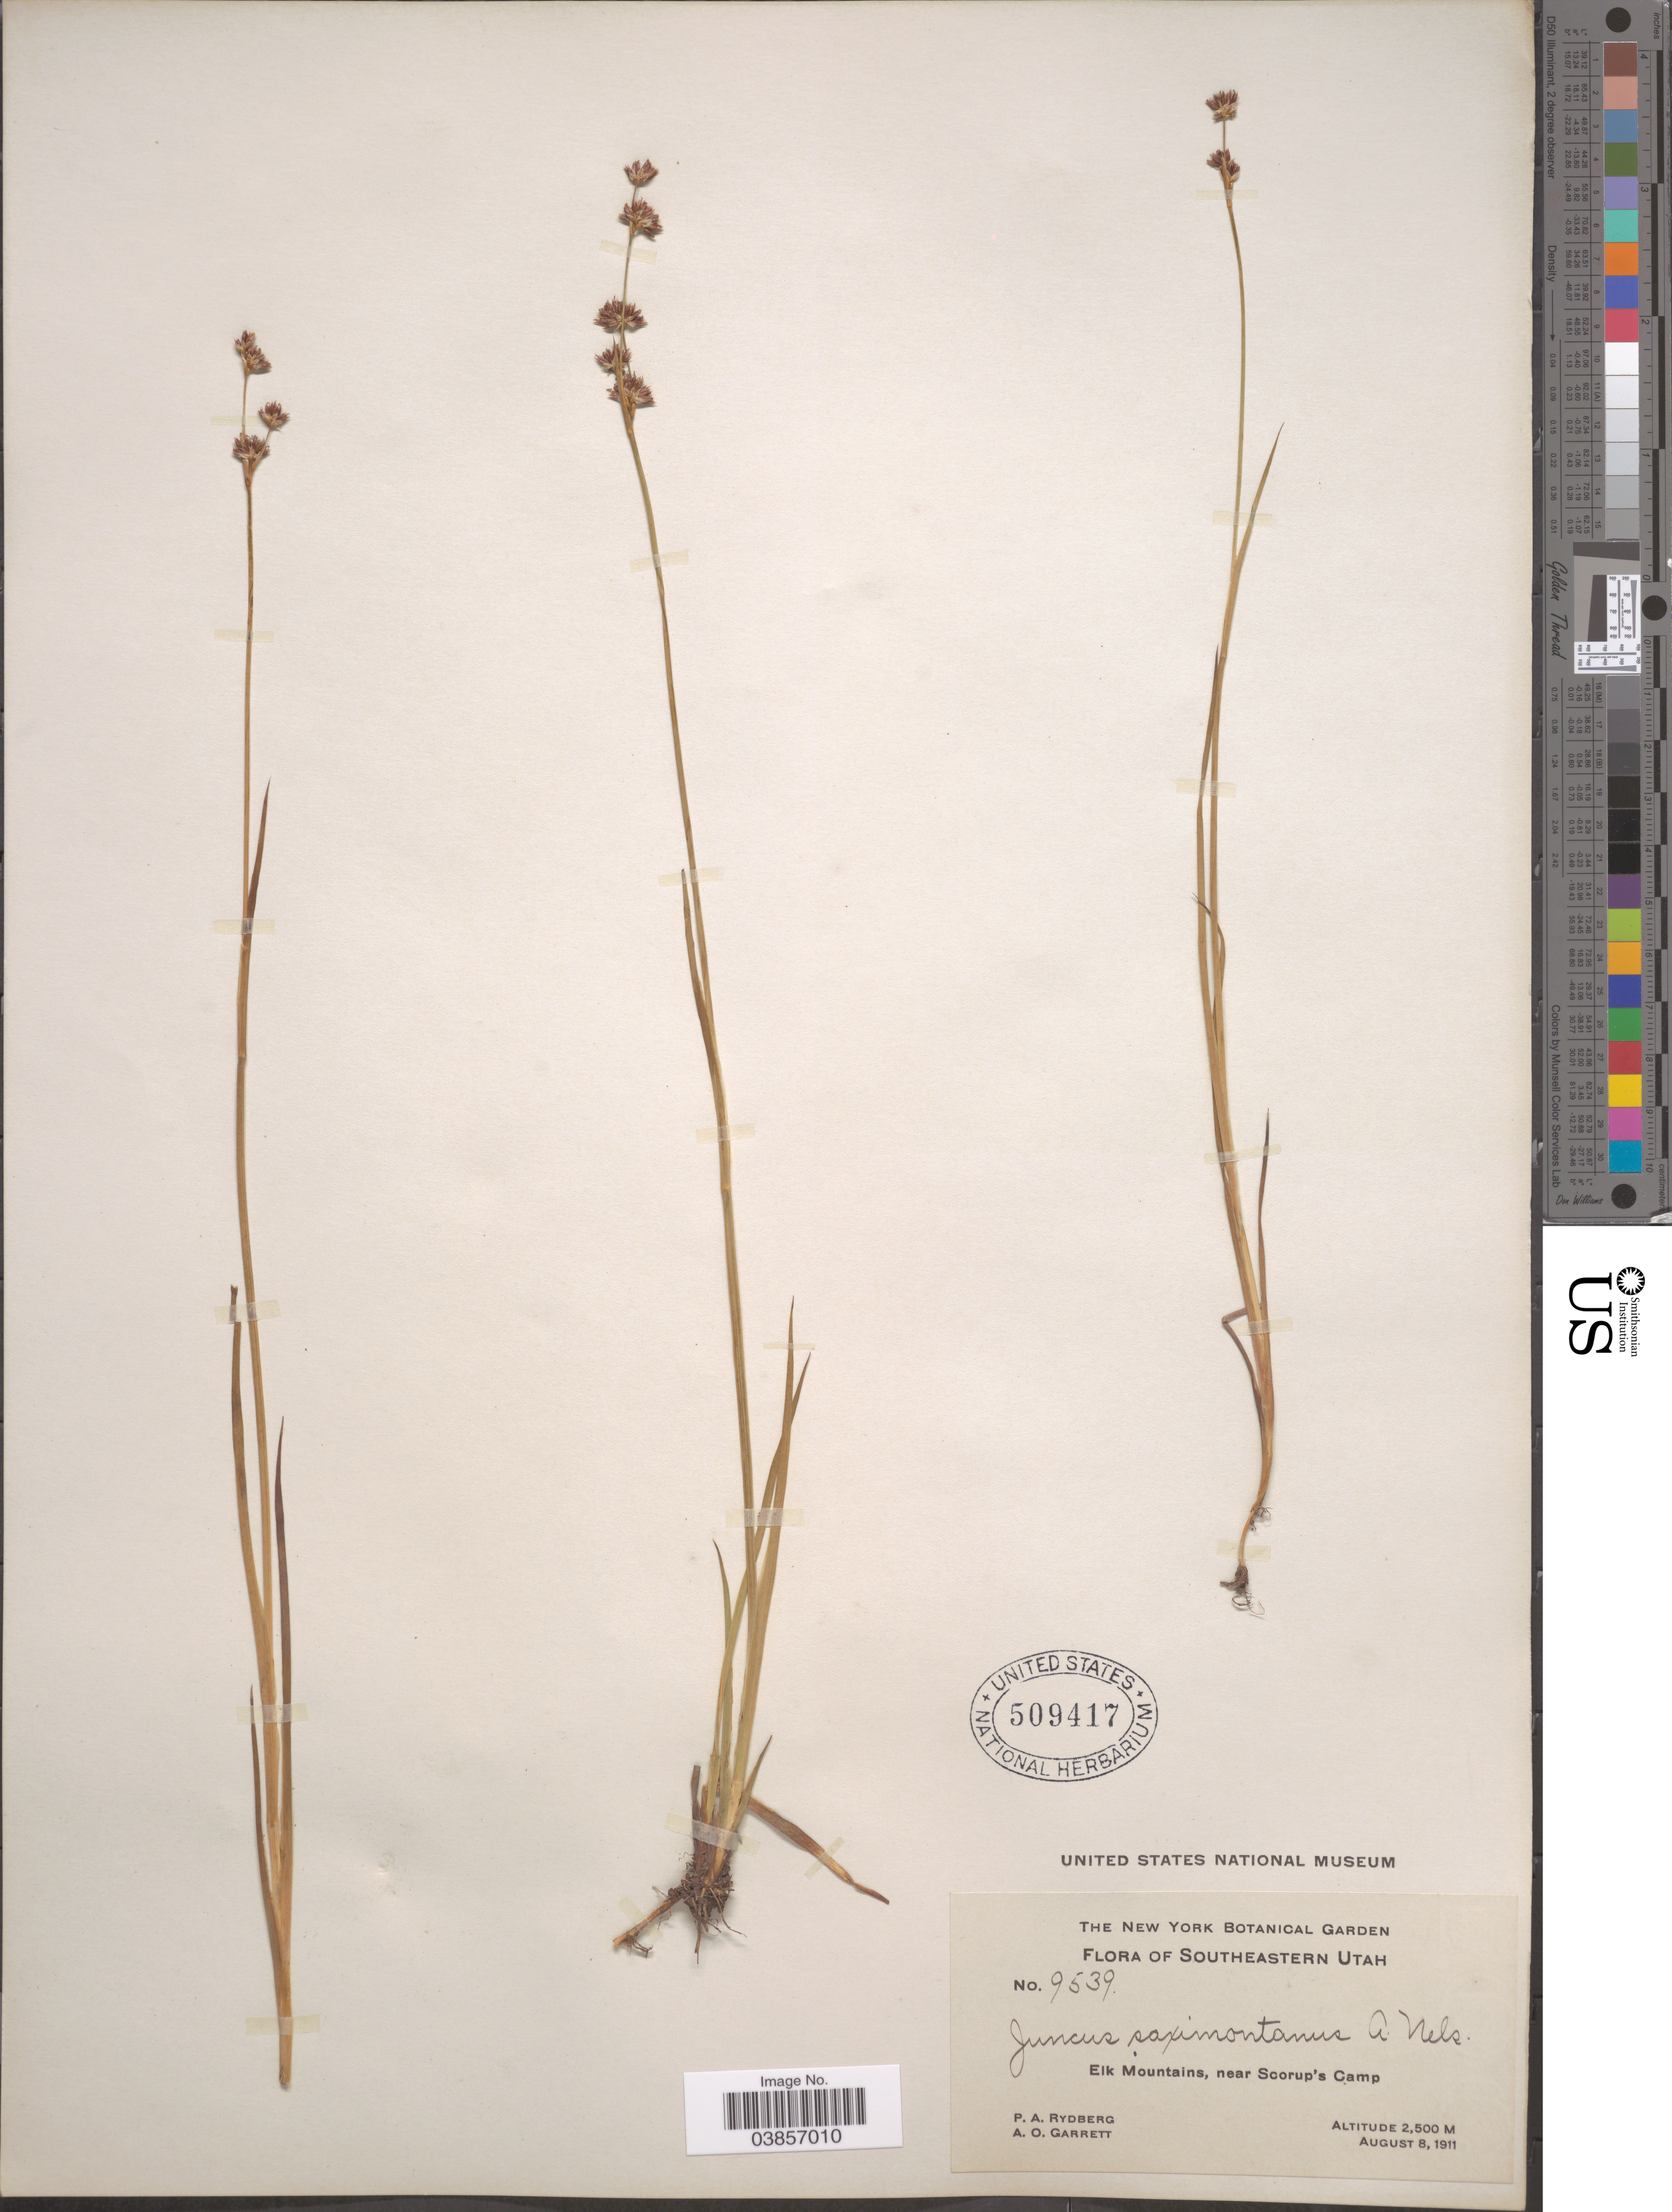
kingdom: Plantae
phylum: Tracheophyta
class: Liliopsida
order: Poales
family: Juncaceae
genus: Juncus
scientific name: Juncus saximontanus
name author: A. Nelson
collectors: P. A. Rydberg & A. O. Garrett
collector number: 9539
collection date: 1911-08-08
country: United States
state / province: Utah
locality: Southeastern Utah. Elk Mountains, near Scorup's Camp.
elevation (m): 2500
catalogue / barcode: US 509417